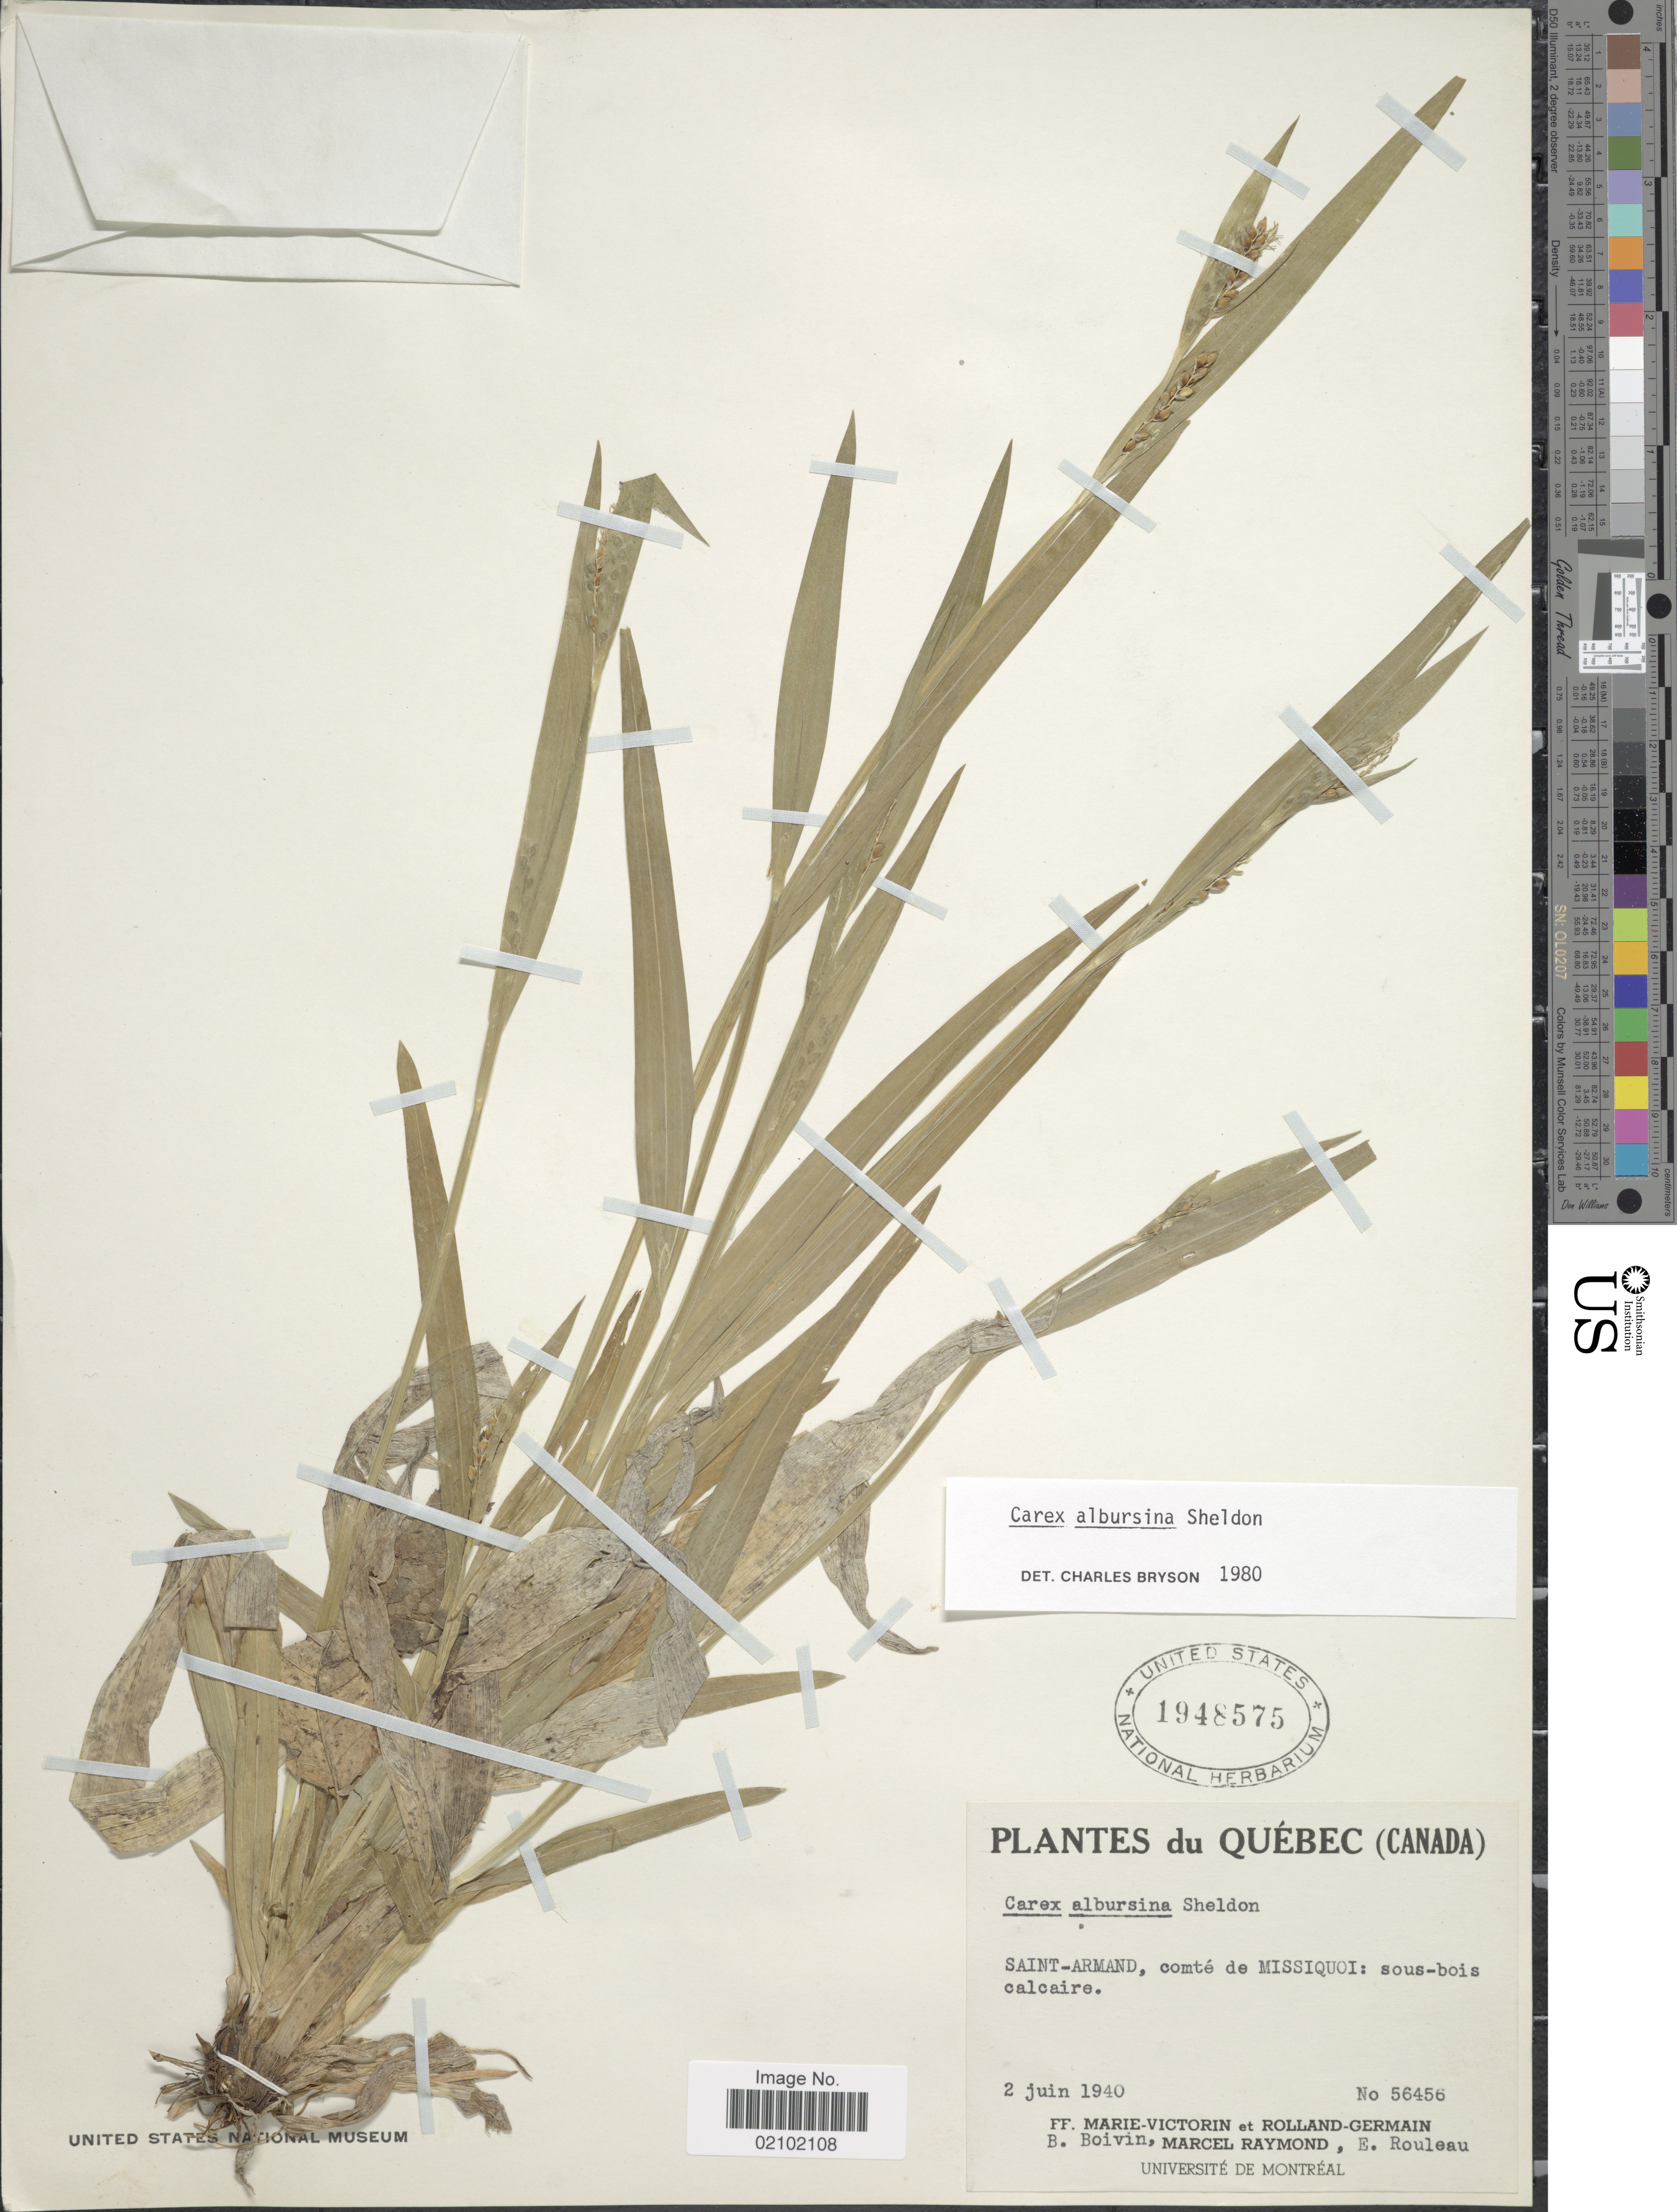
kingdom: Plantae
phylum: Tracheophyta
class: Liliopsida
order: Poales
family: Cyperaceae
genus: Carex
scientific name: Carex albursina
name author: E. Sheld.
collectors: F. Marie-Victorin, Rolland-Germain, J. R. B. Boivin, M. Raymond & E. Rouleau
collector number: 56456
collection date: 1940-06-02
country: Canada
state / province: Quebec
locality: Saint-Armand, comté de Missiquoi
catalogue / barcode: US 1948575